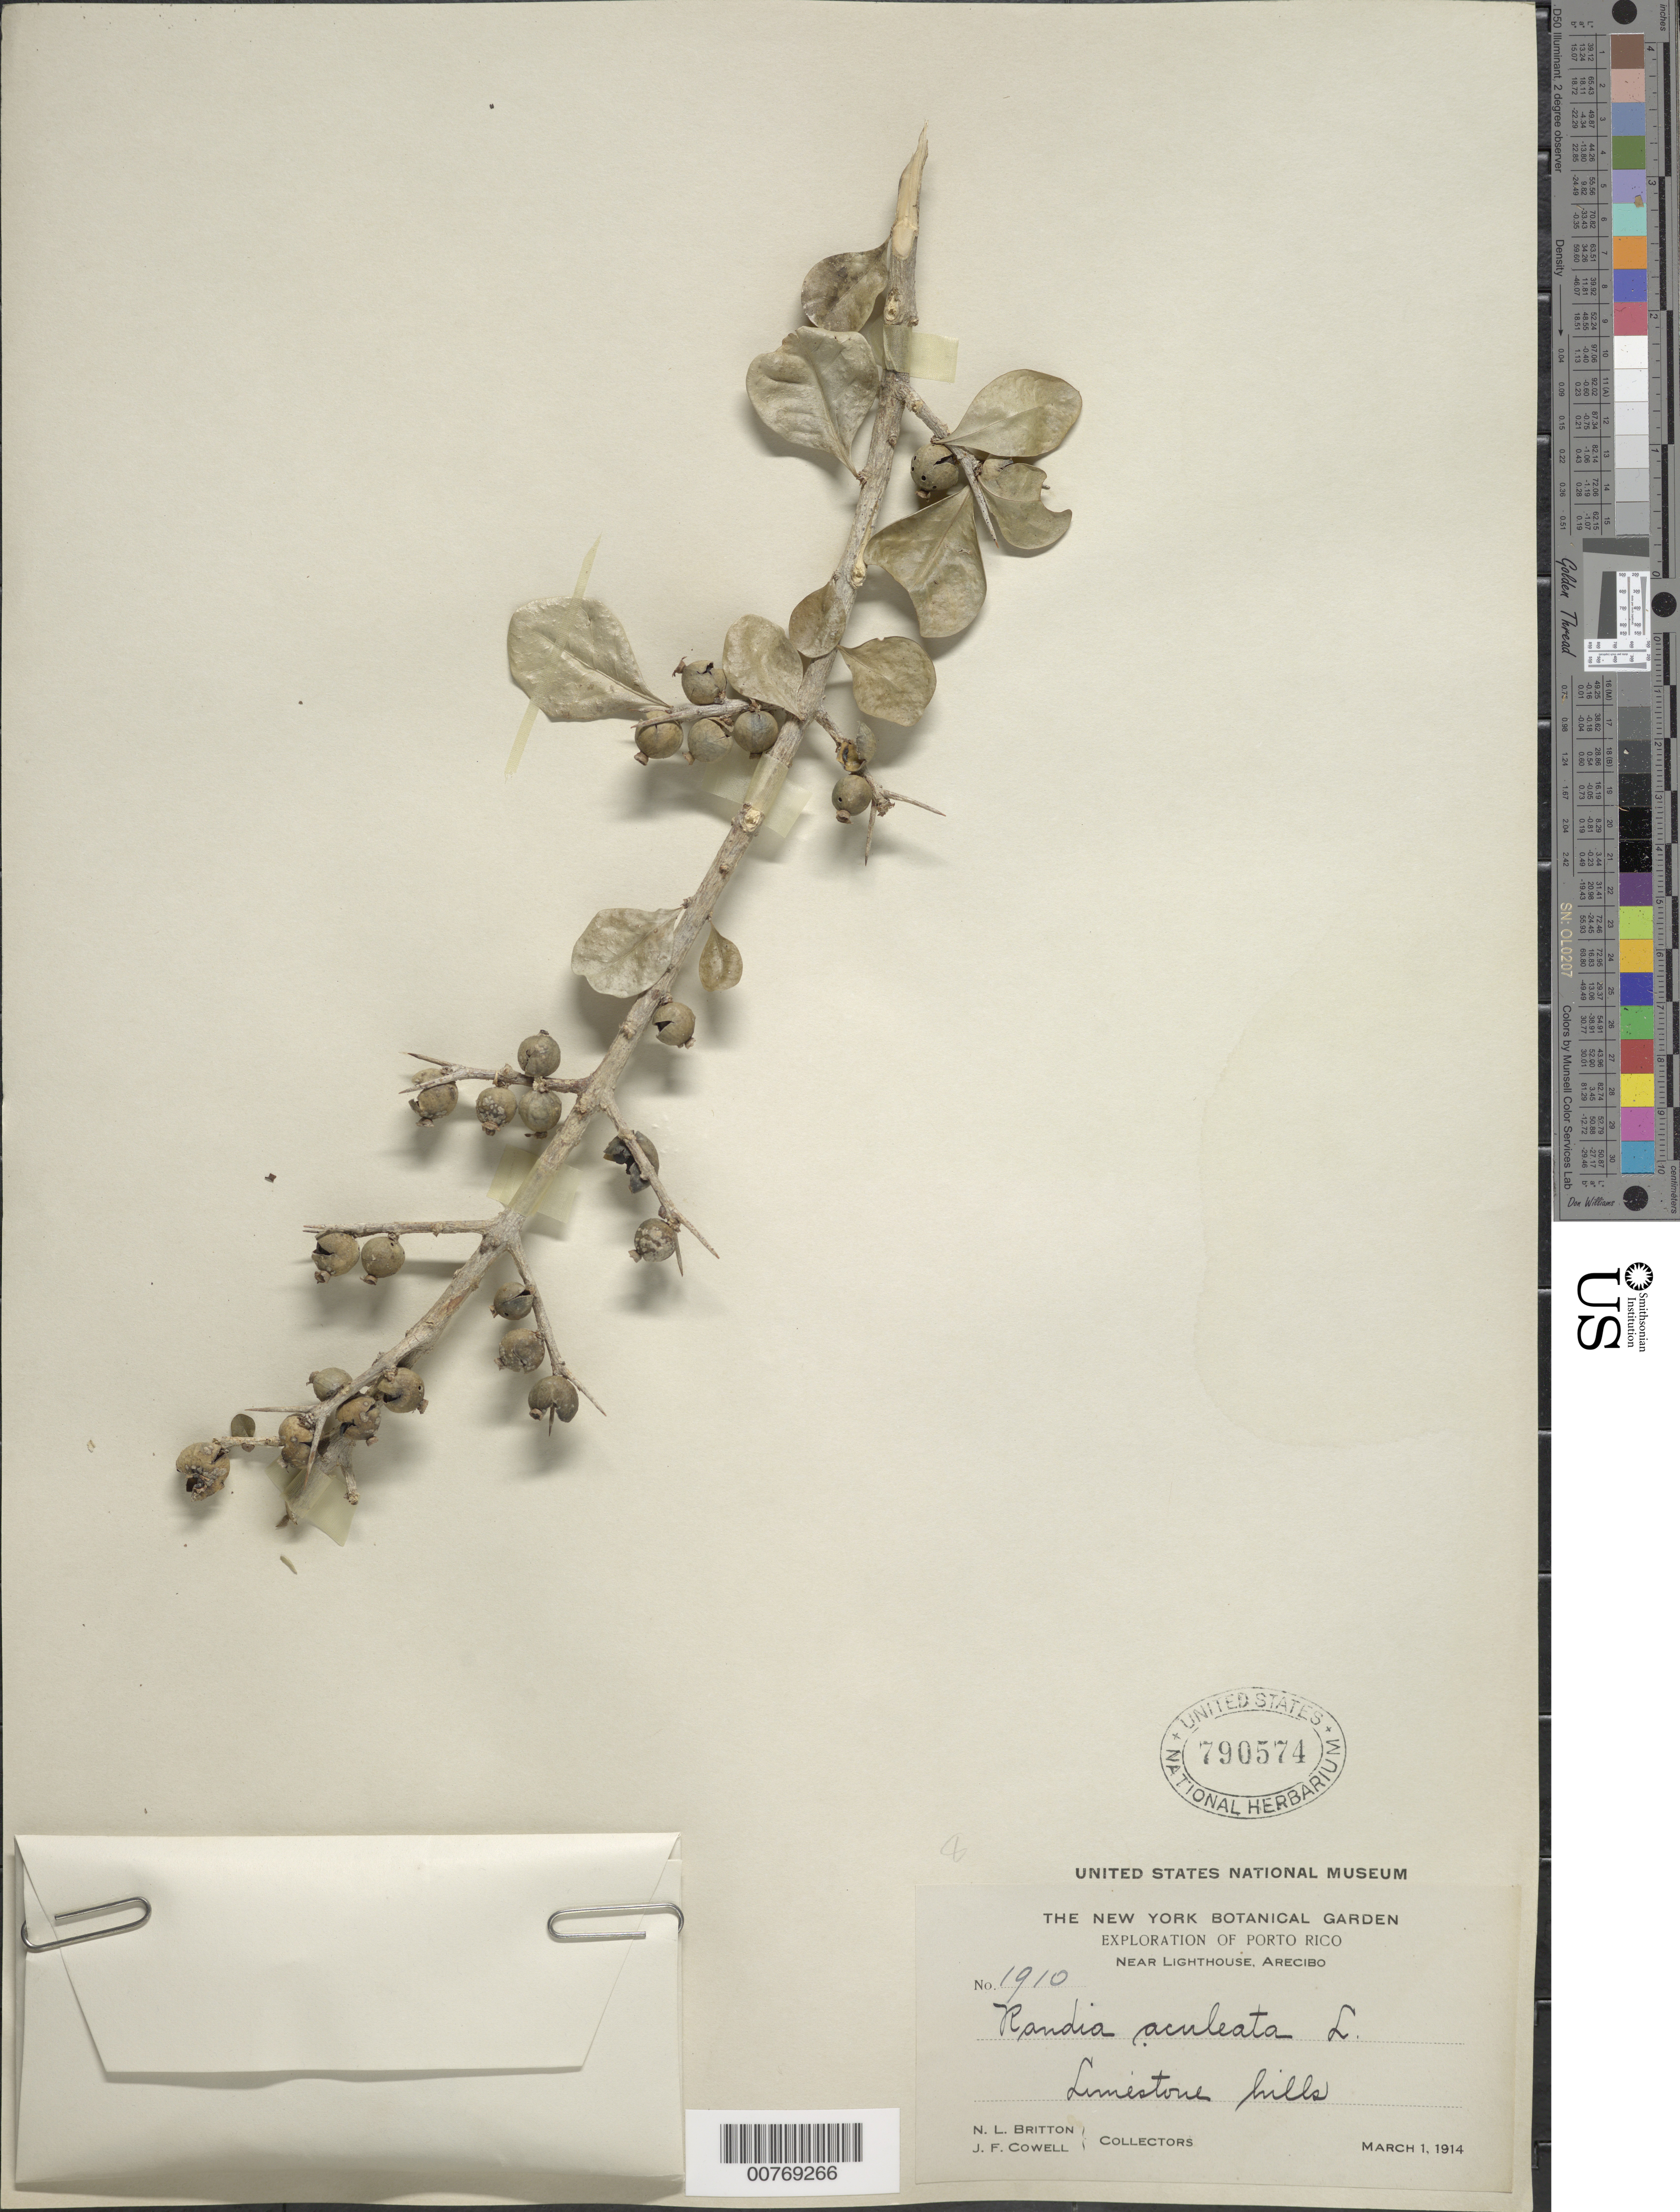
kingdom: Plantae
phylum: Tracheophyta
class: Magnoliopsida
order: Gentianales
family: Rubiaceae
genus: Randia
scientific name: Randia aculeata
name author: L.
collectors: N. Britton & J. F. Cowell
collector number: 1910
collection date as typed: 01 Mar 1914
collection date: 1914-03-01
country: Puerto Rico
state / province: Arecibo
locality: Near Lighthouse, Arecibo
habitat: Limestone hill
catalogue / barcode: US 790574